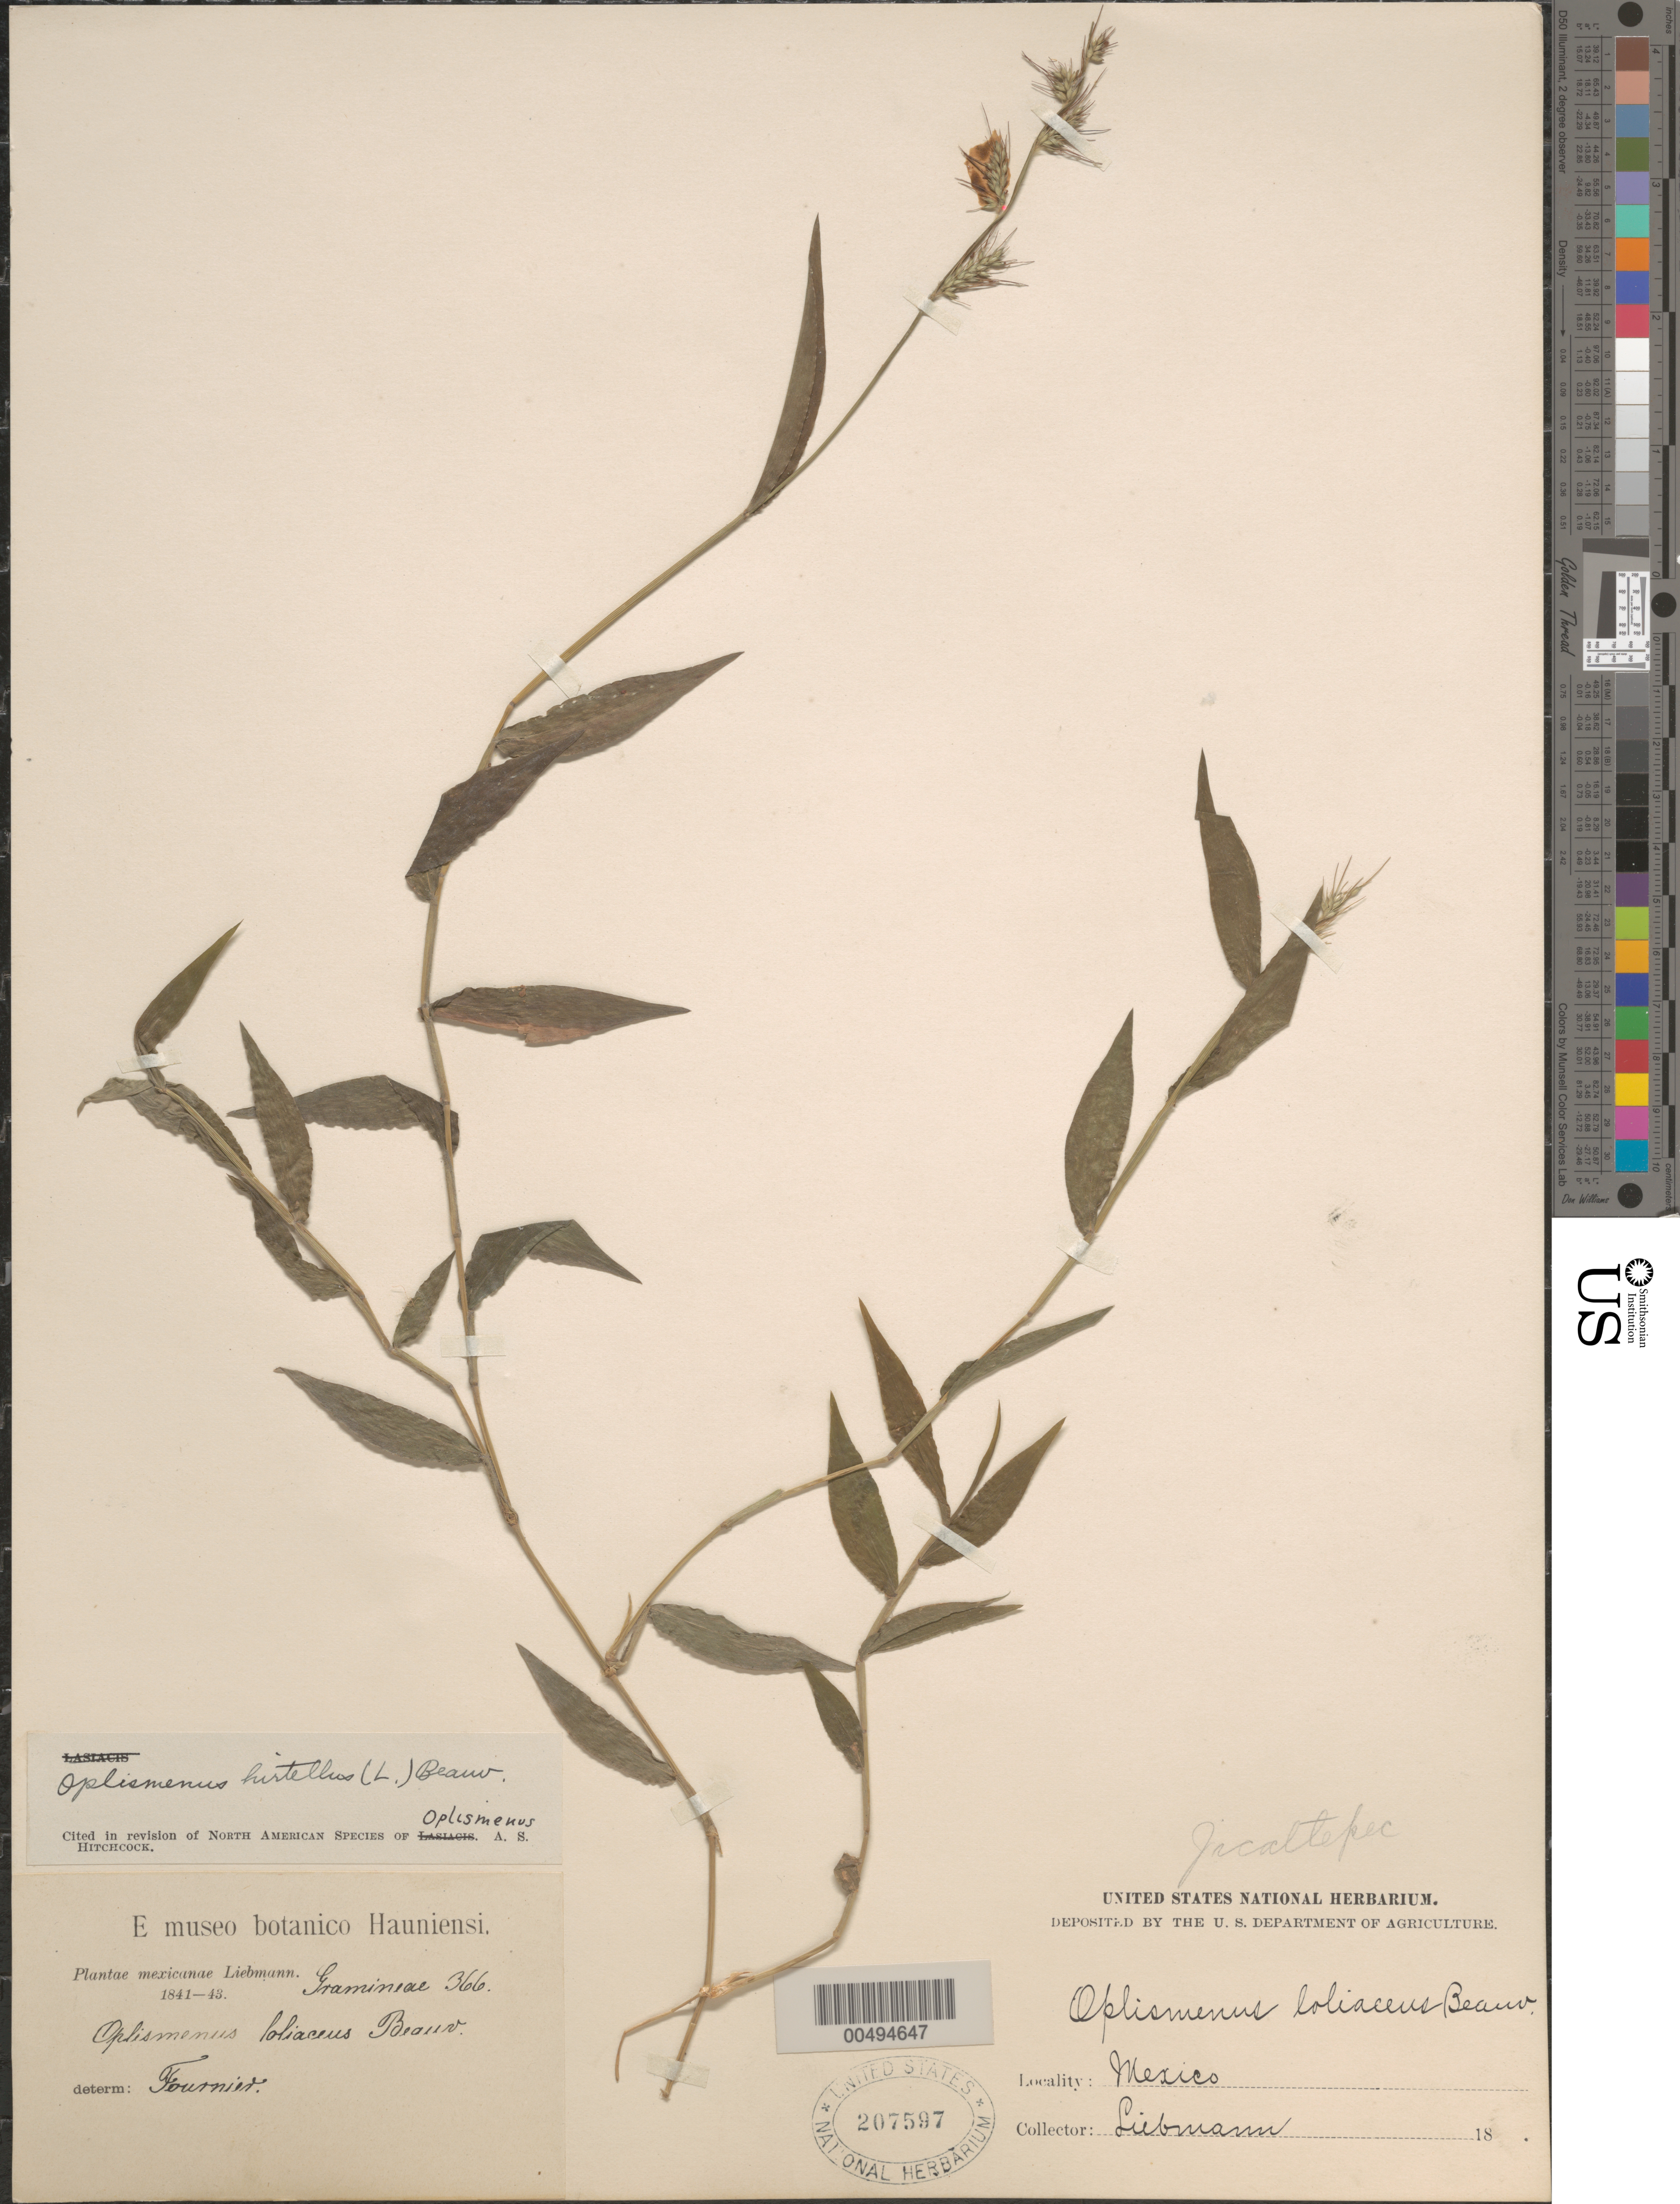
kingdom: Plantae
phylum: Tracheophyta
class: Liliopsida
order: Poales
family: Poaceae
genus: Oplismenus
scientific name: Oplismenus hirtellus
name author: (L.) P. Beauv.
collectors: F. M. Liebmann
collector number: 366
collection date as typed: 1841 to -- --- 1843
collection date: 1841/1843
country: Mexico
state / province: Durango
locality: San Ramon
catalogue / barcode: US 207597